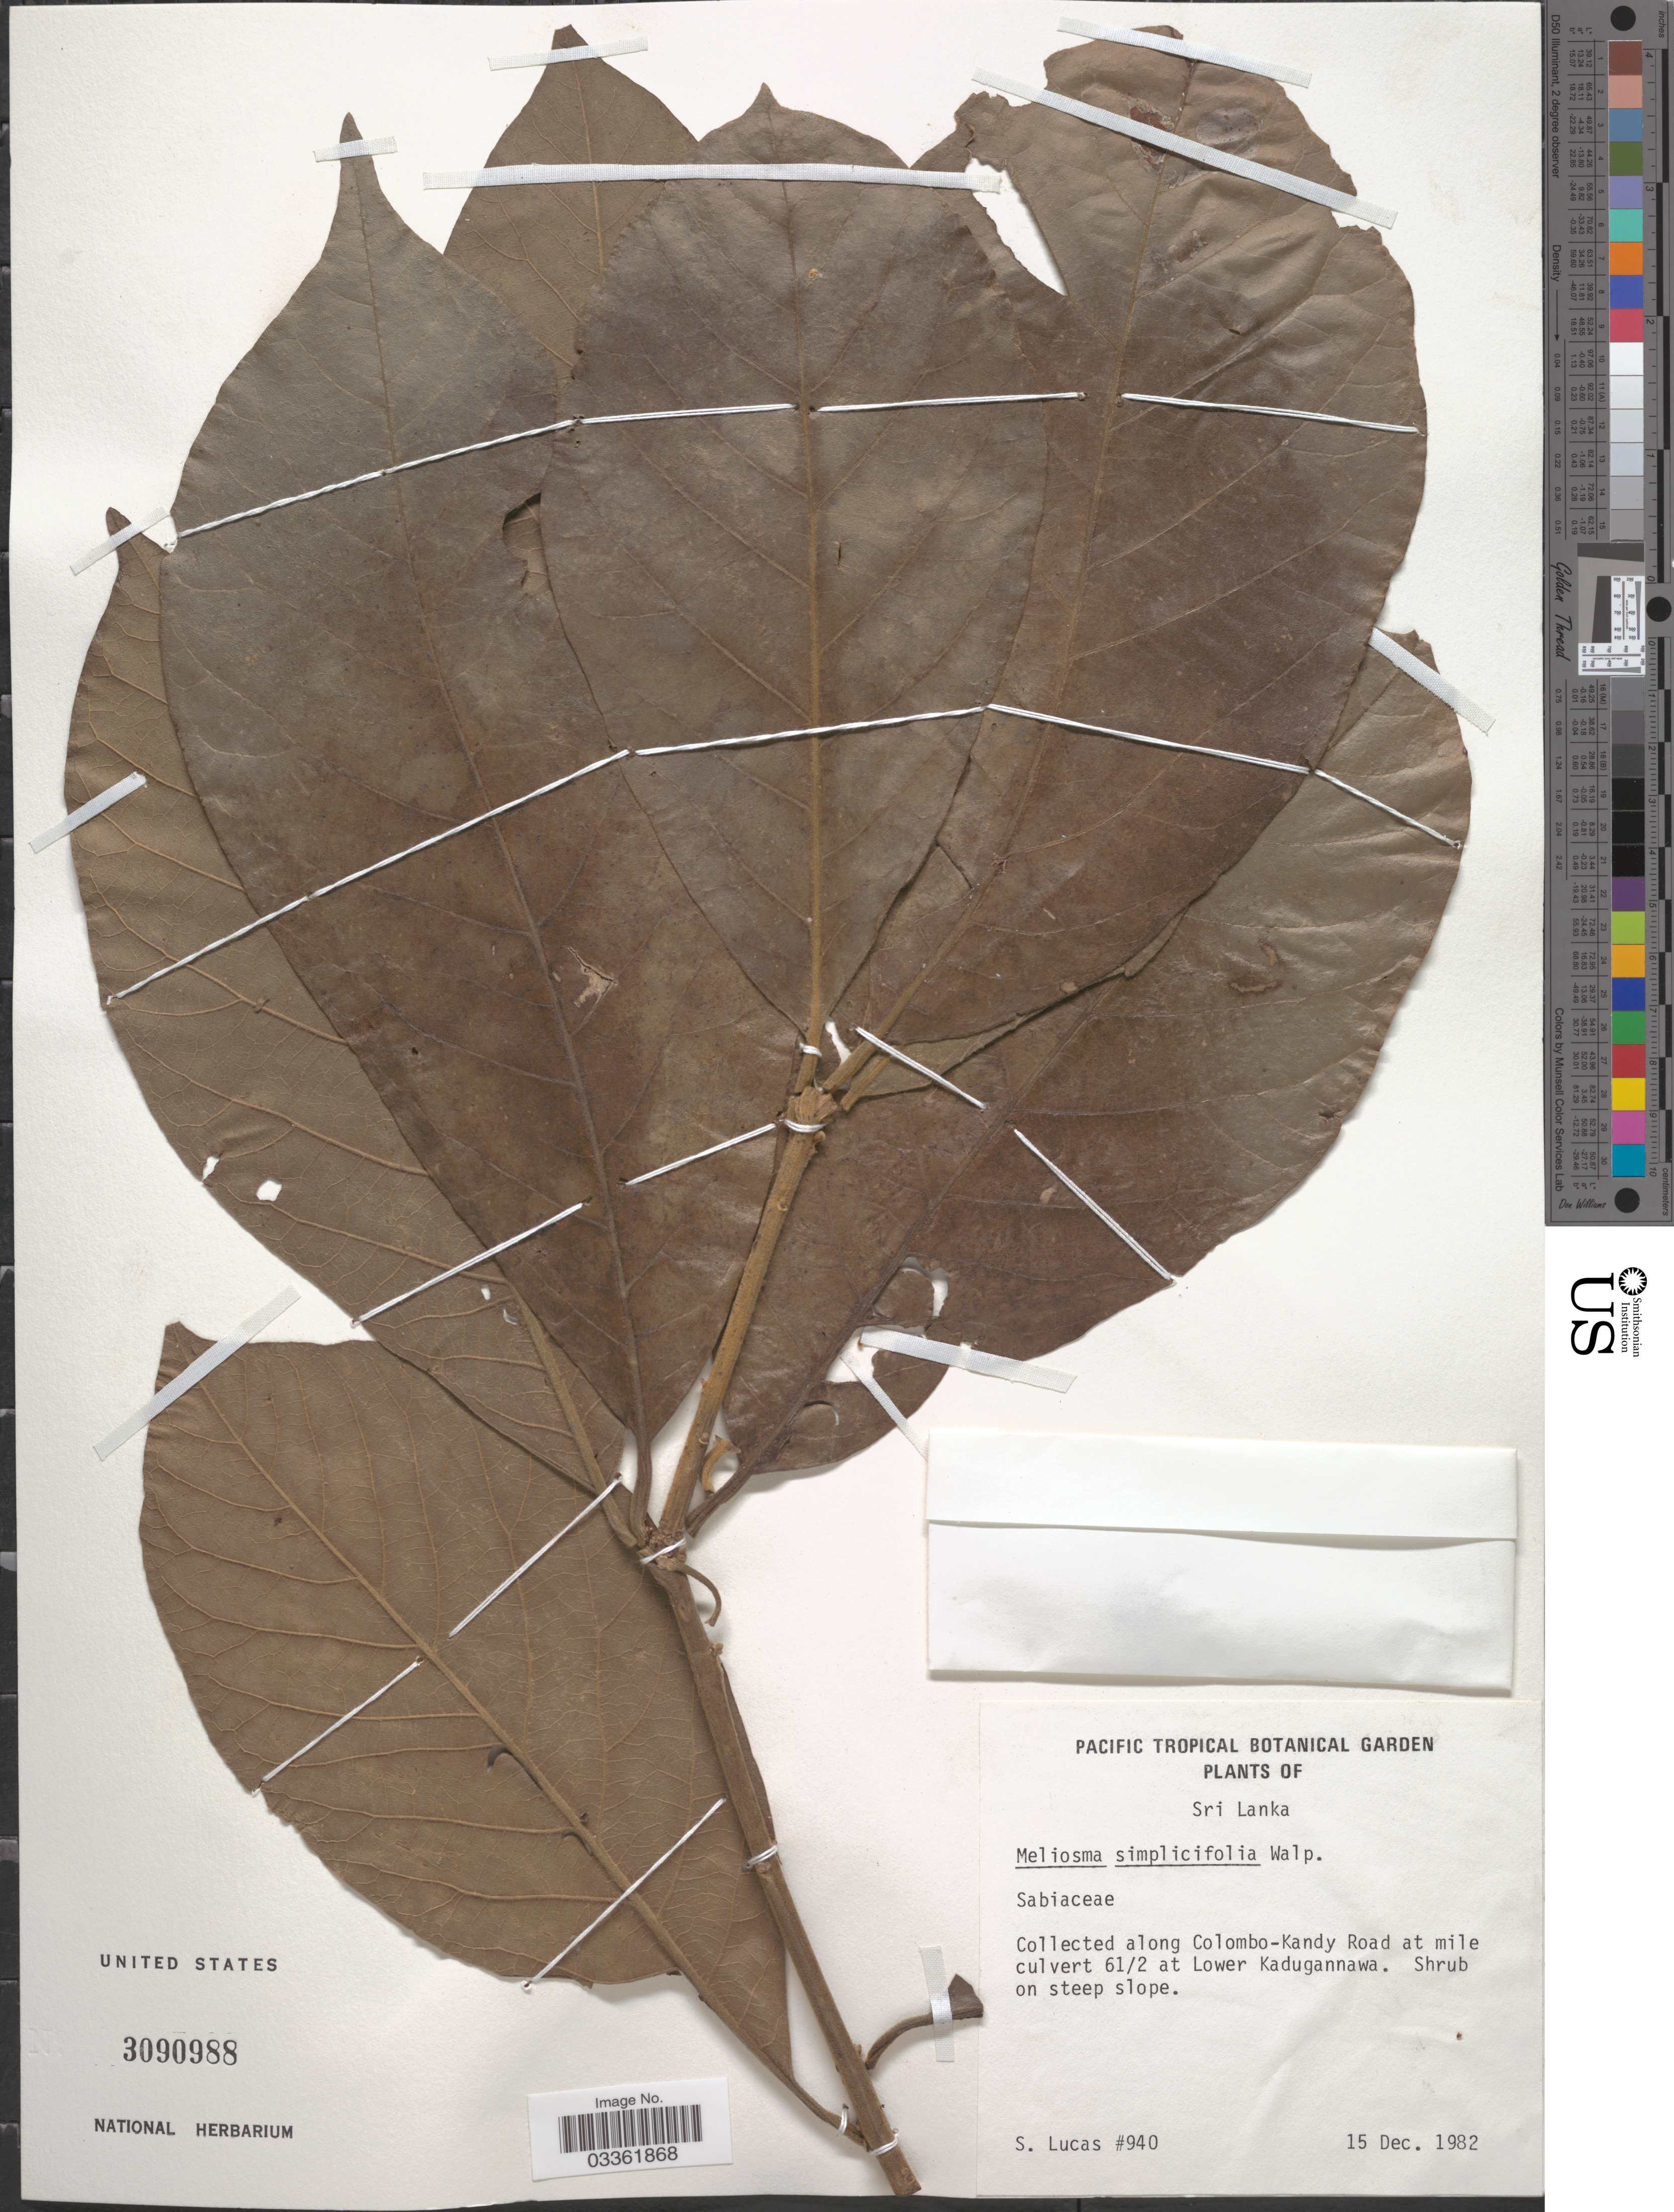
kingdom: Plantae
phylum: Tracheophyta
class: Magnoliopsida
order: Proteales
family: Sabiaceae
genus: Meliosma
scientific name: Meliosma simplicifolia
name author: (Roxb.) Walp.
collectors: S. Lucas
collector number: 940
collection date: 1982-12-15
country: Sri Lanka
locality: Along Colombo-Kandy Road at mile culvert 61/2 at Lower Kadugannawa.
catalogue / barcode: US 3090988